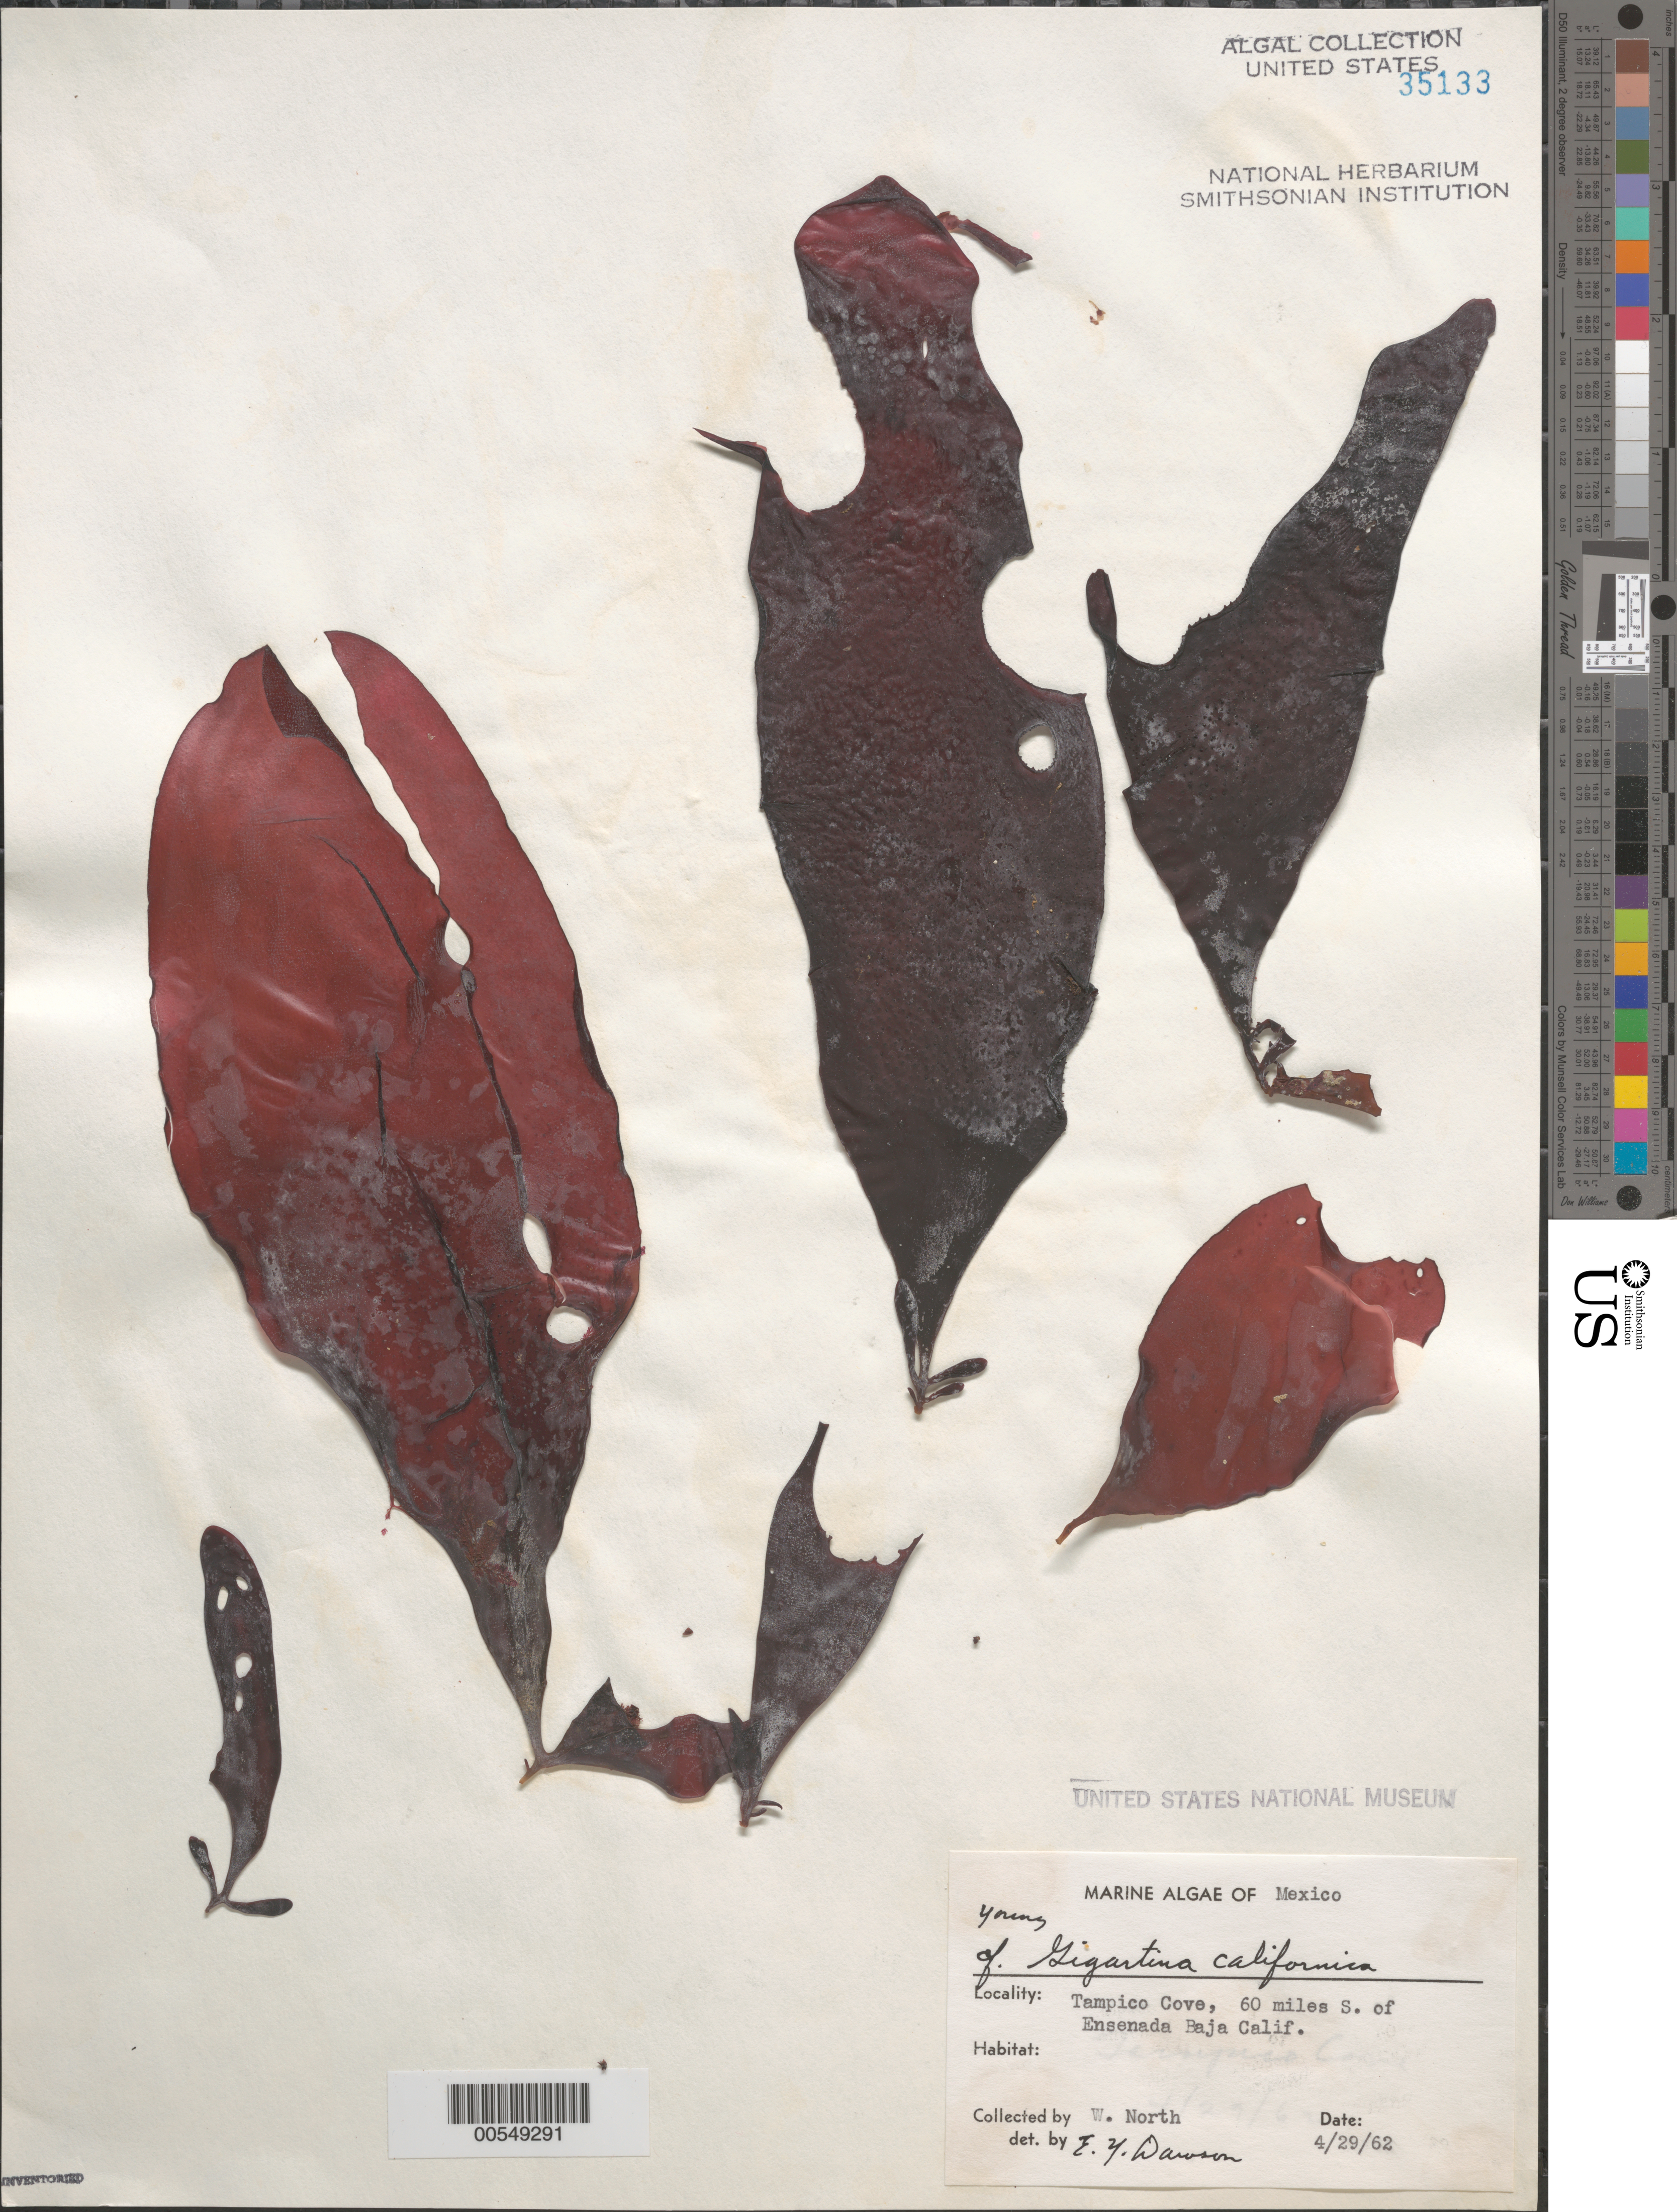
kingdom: Plantae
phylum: Rhodophyta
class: Florideophyceae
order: Gigartinales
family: Gigartinaceae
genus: Chondracanthus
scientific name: Chondracanthus corymbiferus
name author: (Kütz.) Guiry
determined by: Algae name updating Project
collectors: W. North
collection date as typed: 29 Apr 1962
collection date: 1962-04-29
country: Mexico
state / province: Baja California Norte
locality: Tampico Cove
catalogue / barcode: US 35133